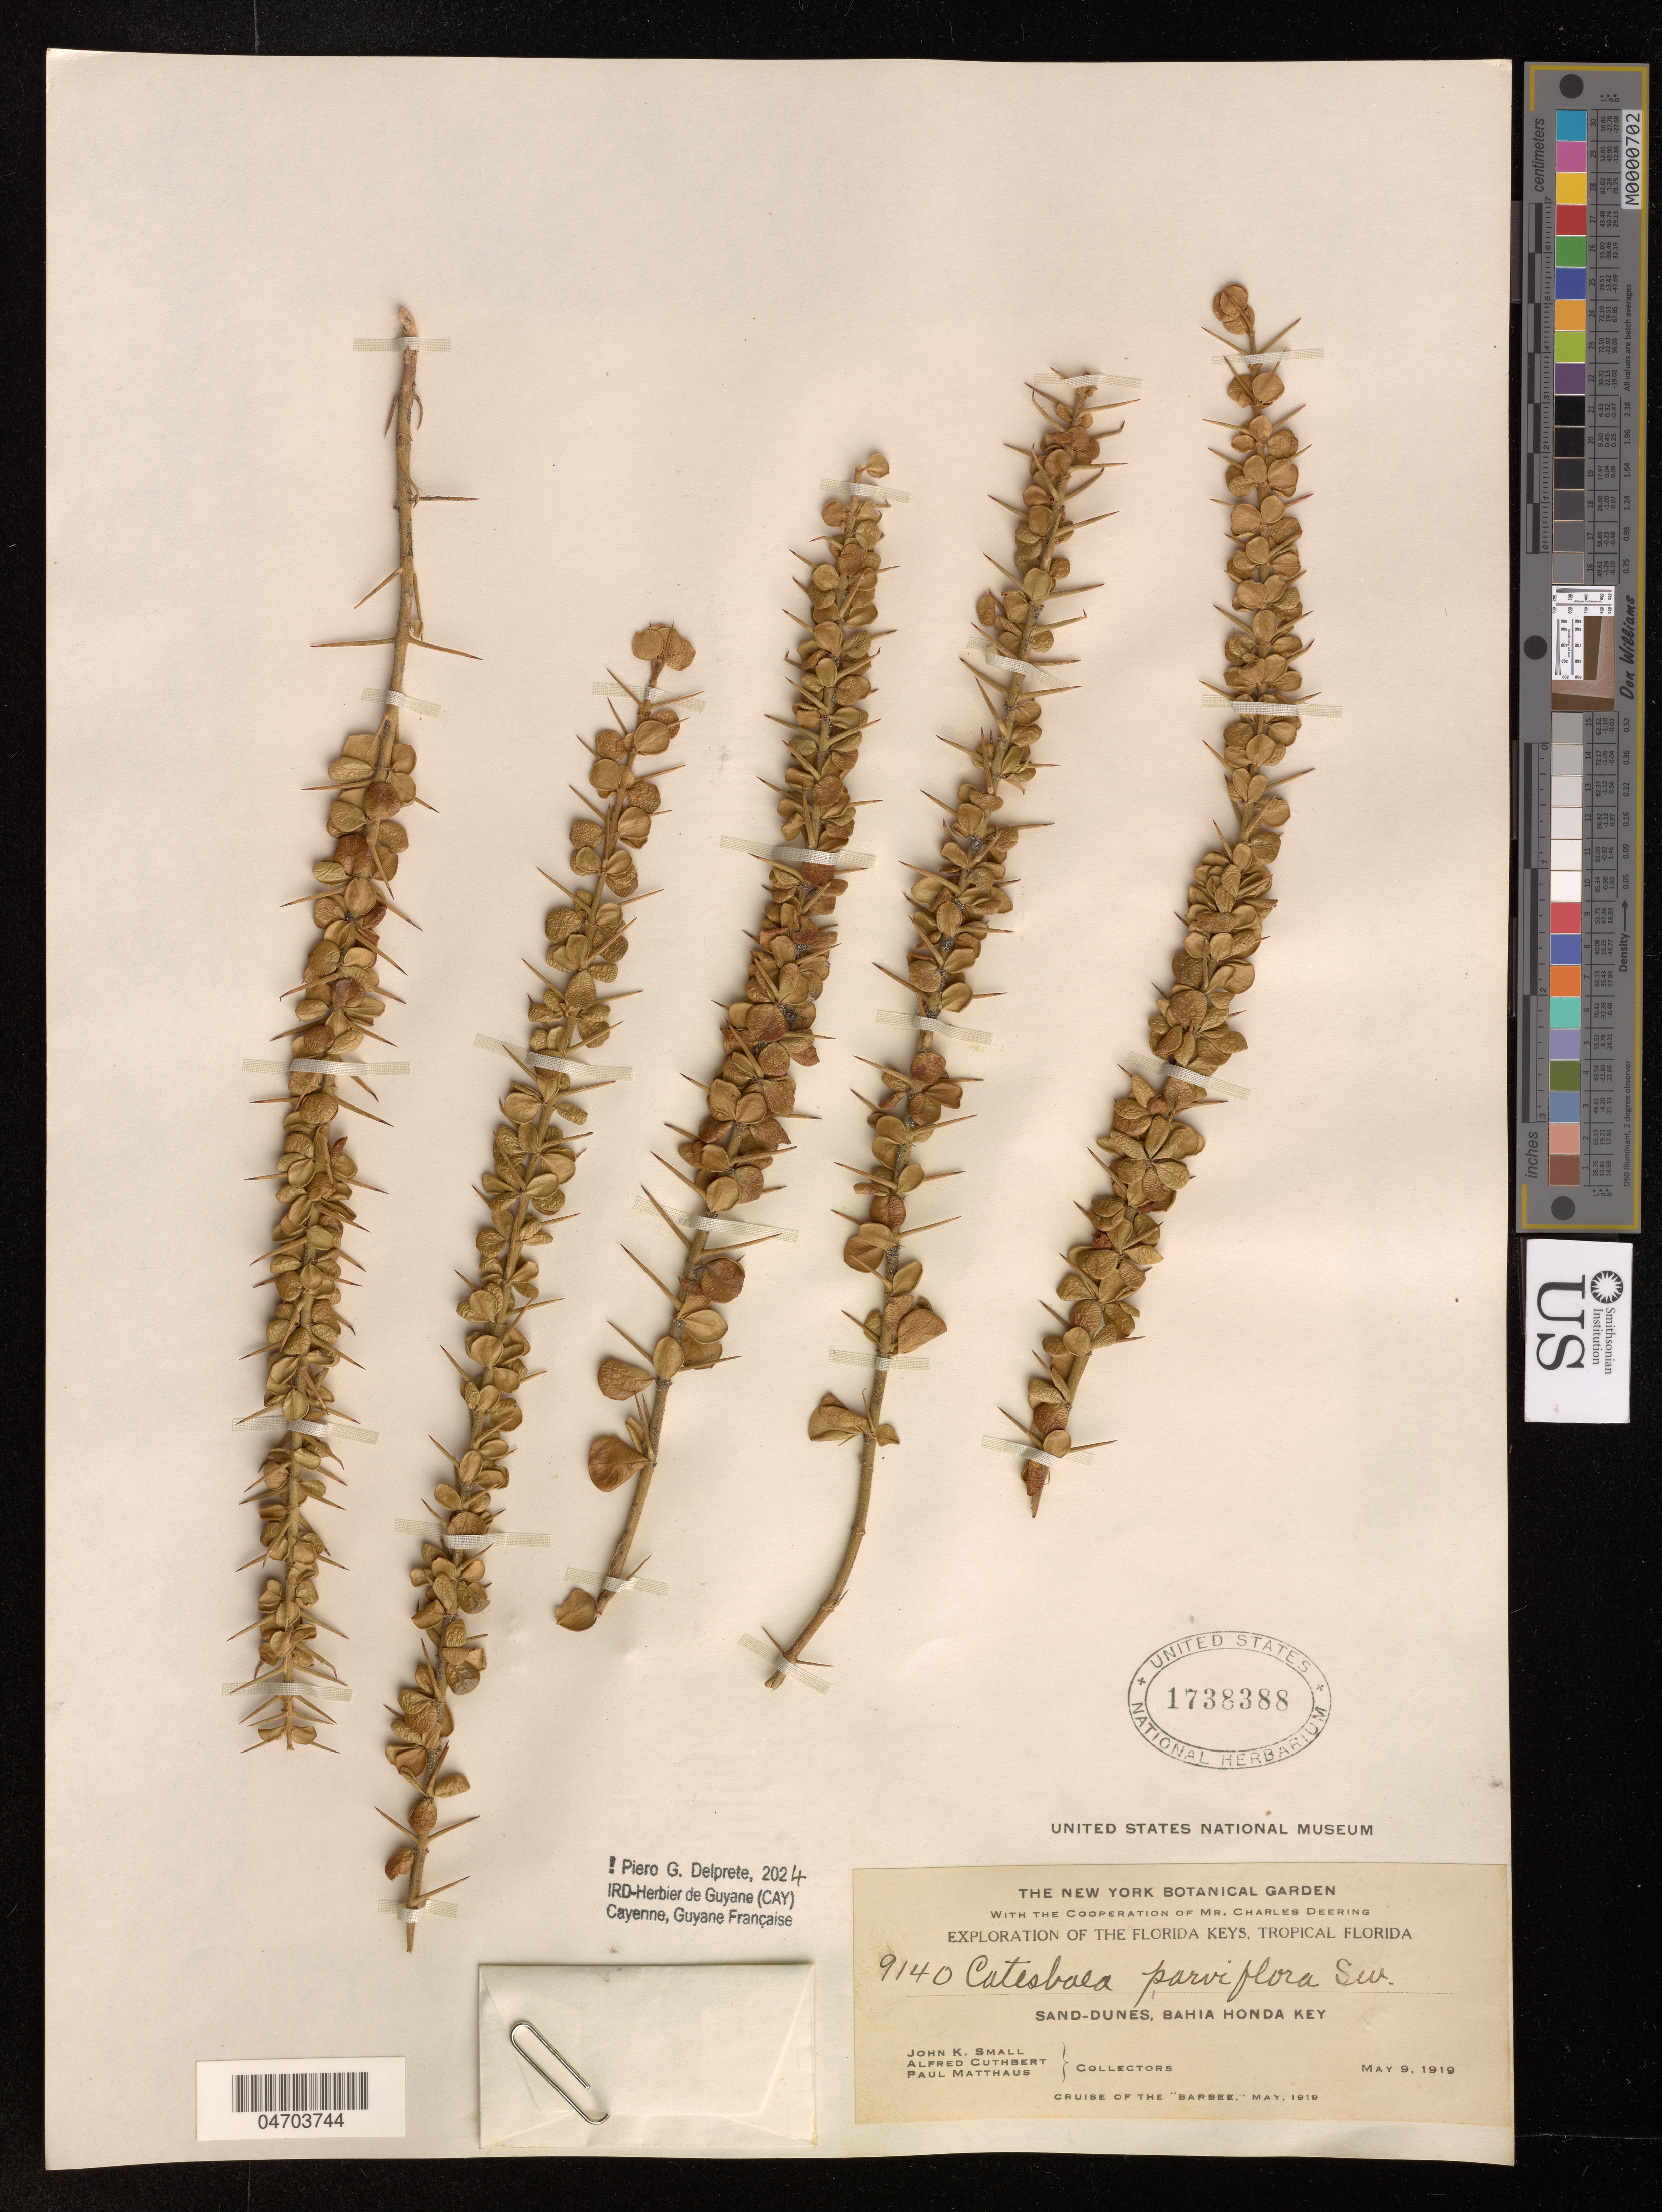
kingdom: Plantae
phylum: Tracheophyta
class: Magnoliopsida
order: Gentianales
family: Rubiaceae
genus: Catesbaea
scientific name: Catesbaea parviflora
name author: Sw.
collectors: J. K. Small, A. Cuthbert & P. Matthaus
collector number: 9140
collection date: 1919-05-09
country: Puerto Rico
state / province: Florida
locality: Sand-Dunes, Bahia Honda Key.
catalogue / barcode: US 1738388